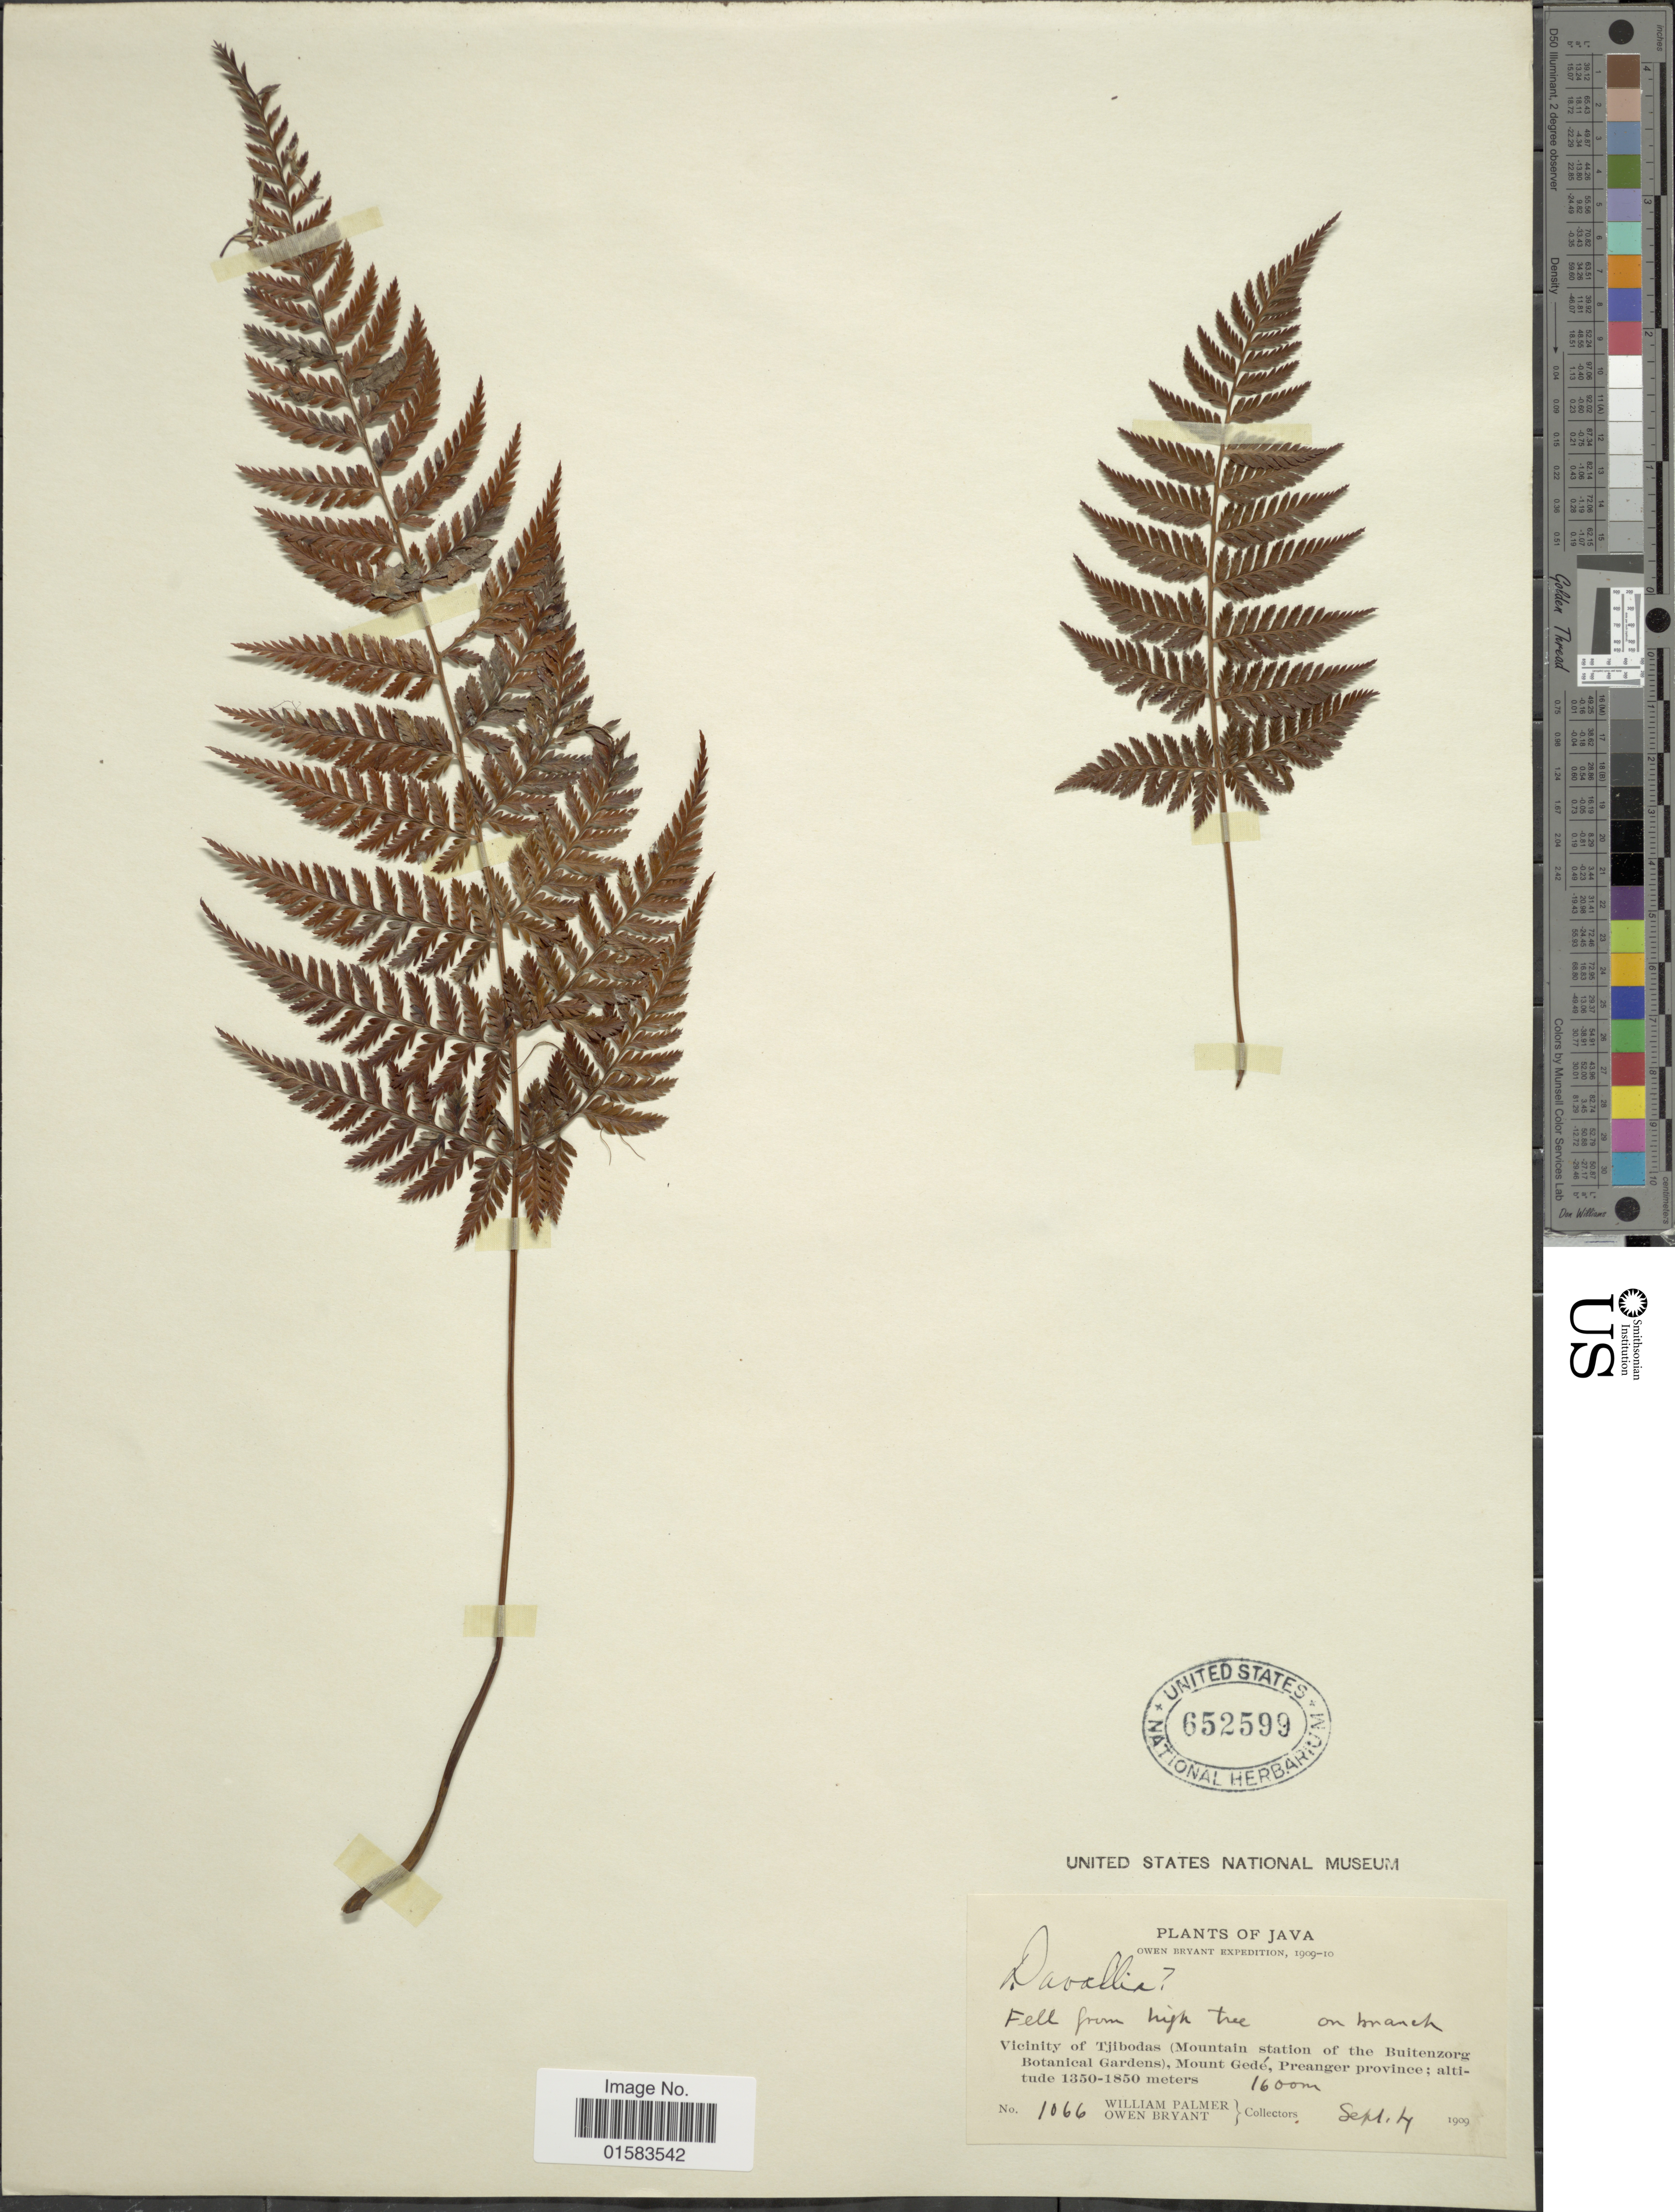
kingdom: Plantae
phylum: Tracheophyta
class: Polypodiopsida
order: Polypodiales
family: Davalliaceae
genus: Davallia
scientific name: Davallia sp.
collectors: W. Palmer & O. Bryant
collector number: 1066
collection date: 1909-09-04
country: Indonesia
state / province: Java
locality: Vicinity of Tjibodas(Mountain station of the Buitenzorg Botanical Garden), Mount Gedé, Preanger Province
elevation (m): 1600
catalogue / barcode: US 652599